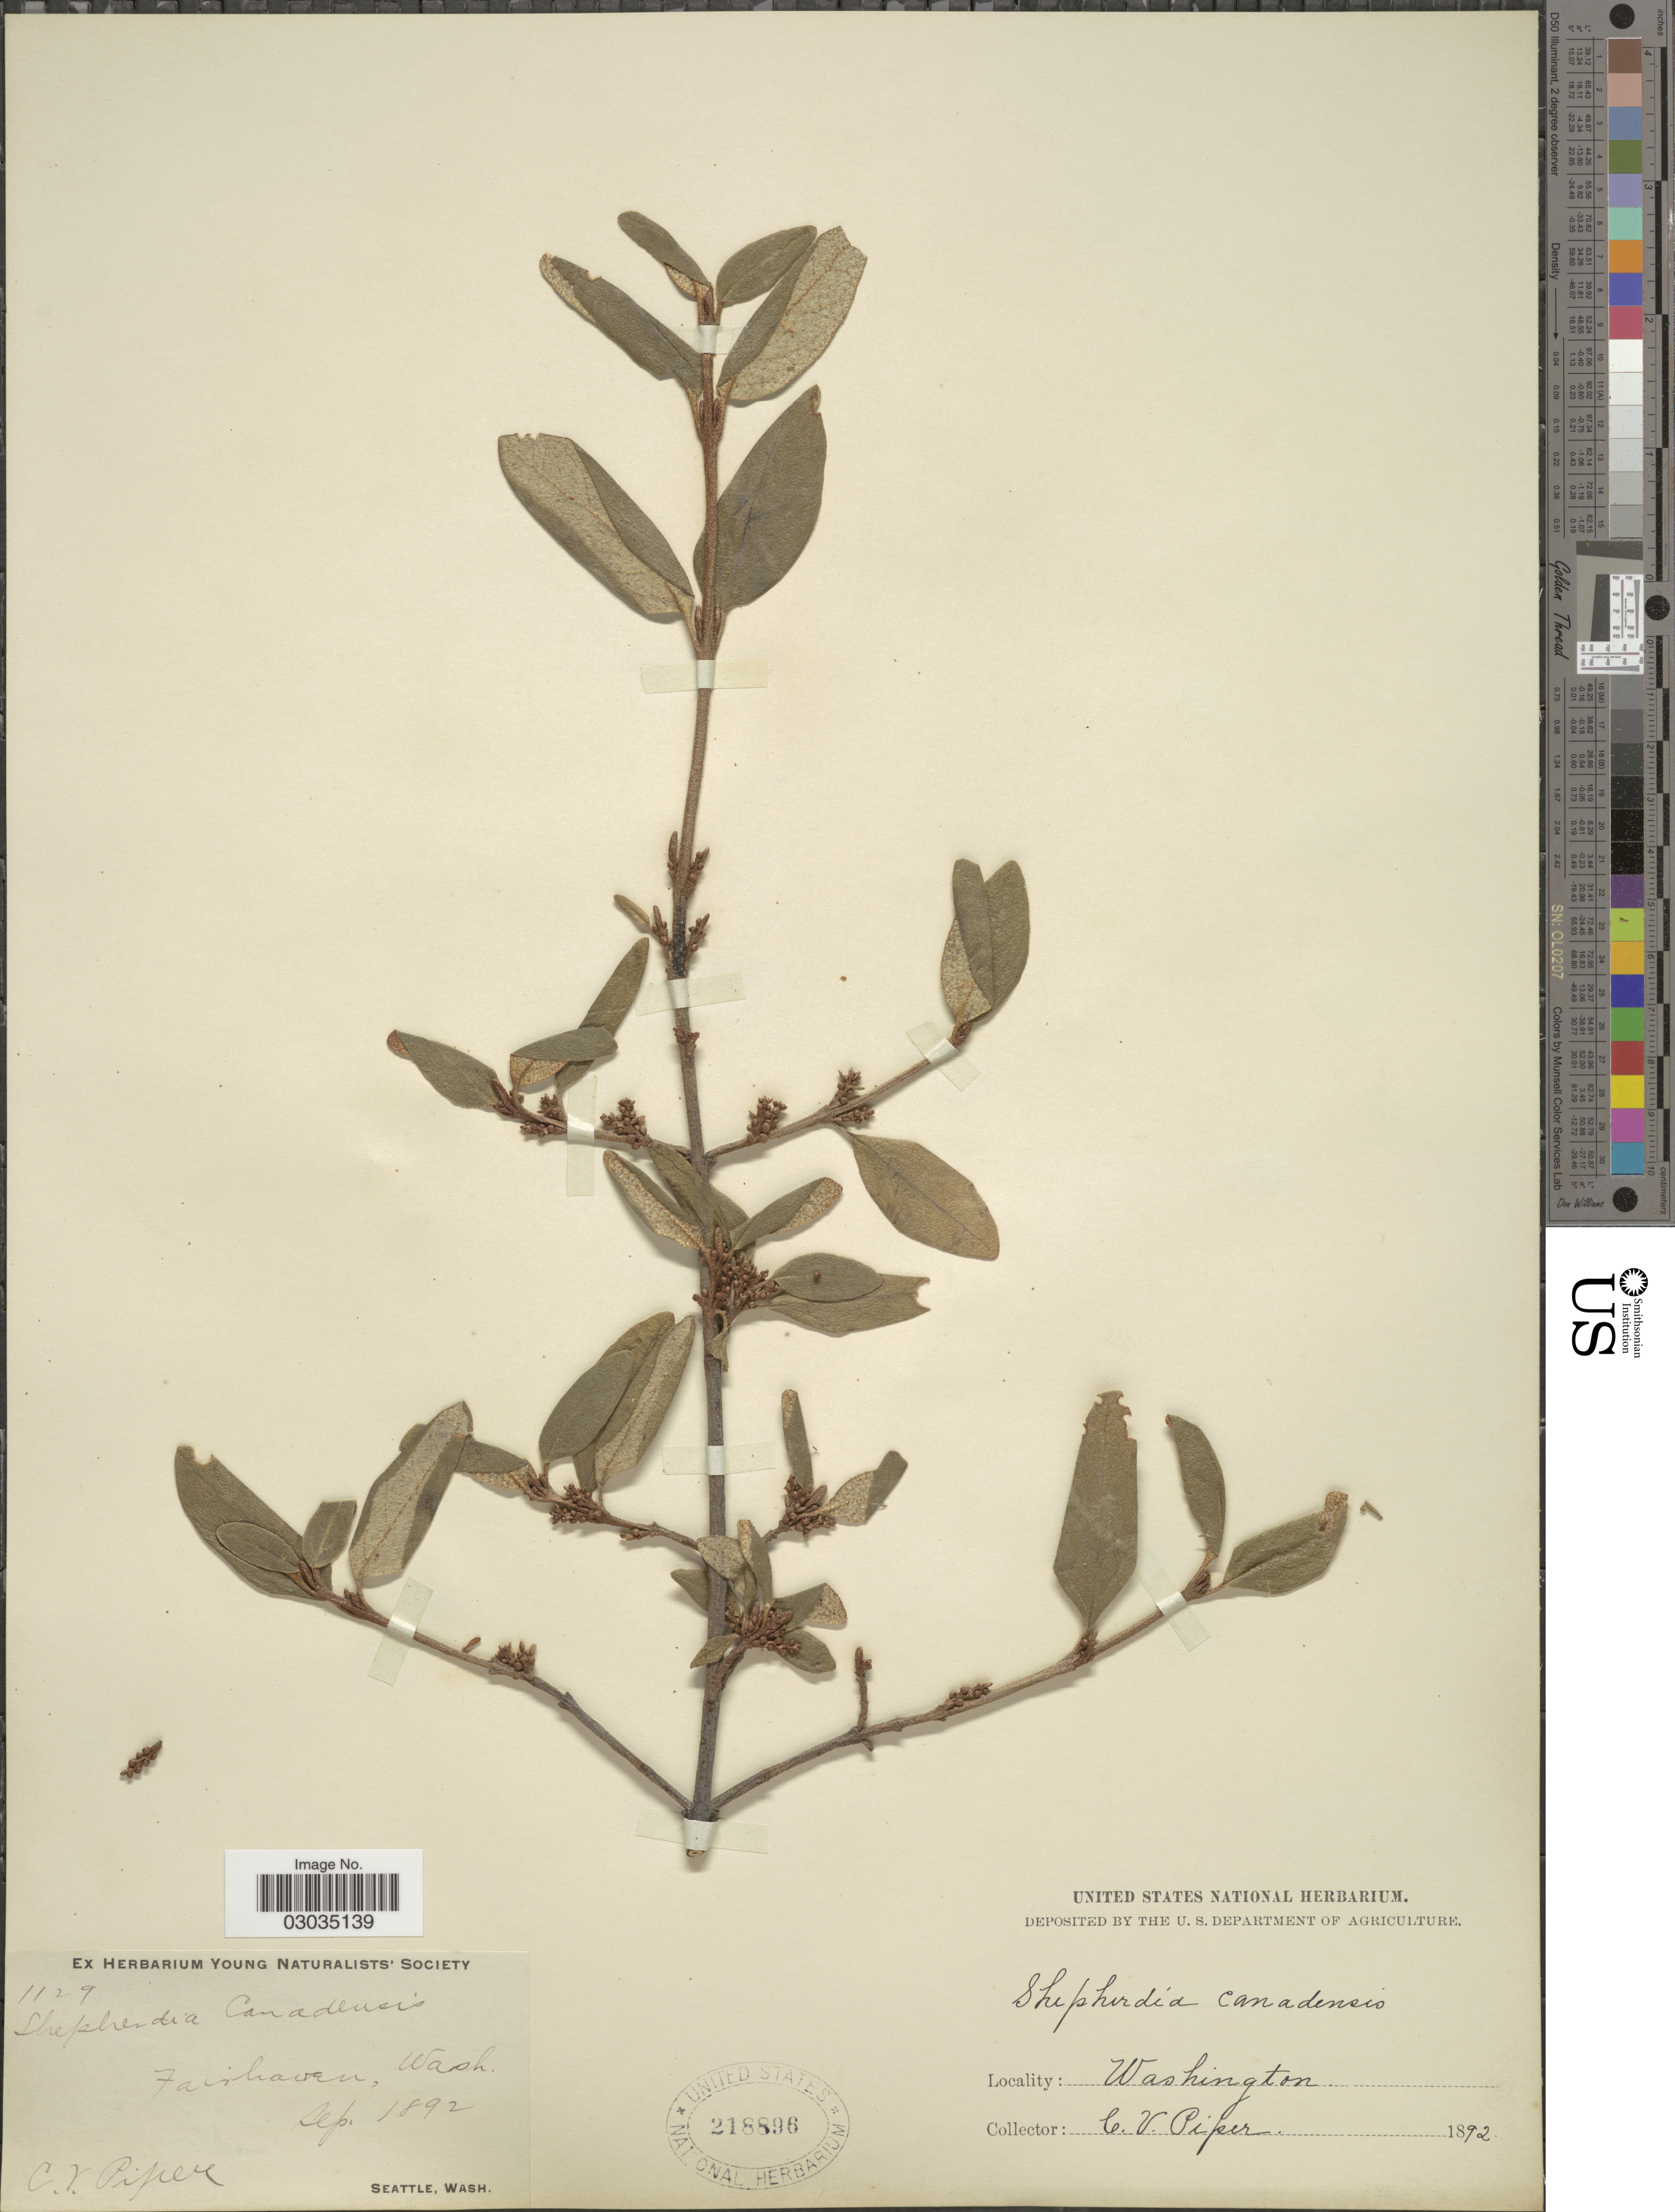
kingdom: Plantae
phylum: Tracheophyta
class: Magnoliopsida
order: Rosales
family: Elaeagnaceae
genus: Shepherdia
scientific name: Shepherdia canadensis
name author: (L.) Nutt.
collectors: C. V. Piper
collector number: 1129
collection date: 1892-09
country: United States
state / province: Washington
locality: Fairhaven.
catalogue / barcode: US 218896